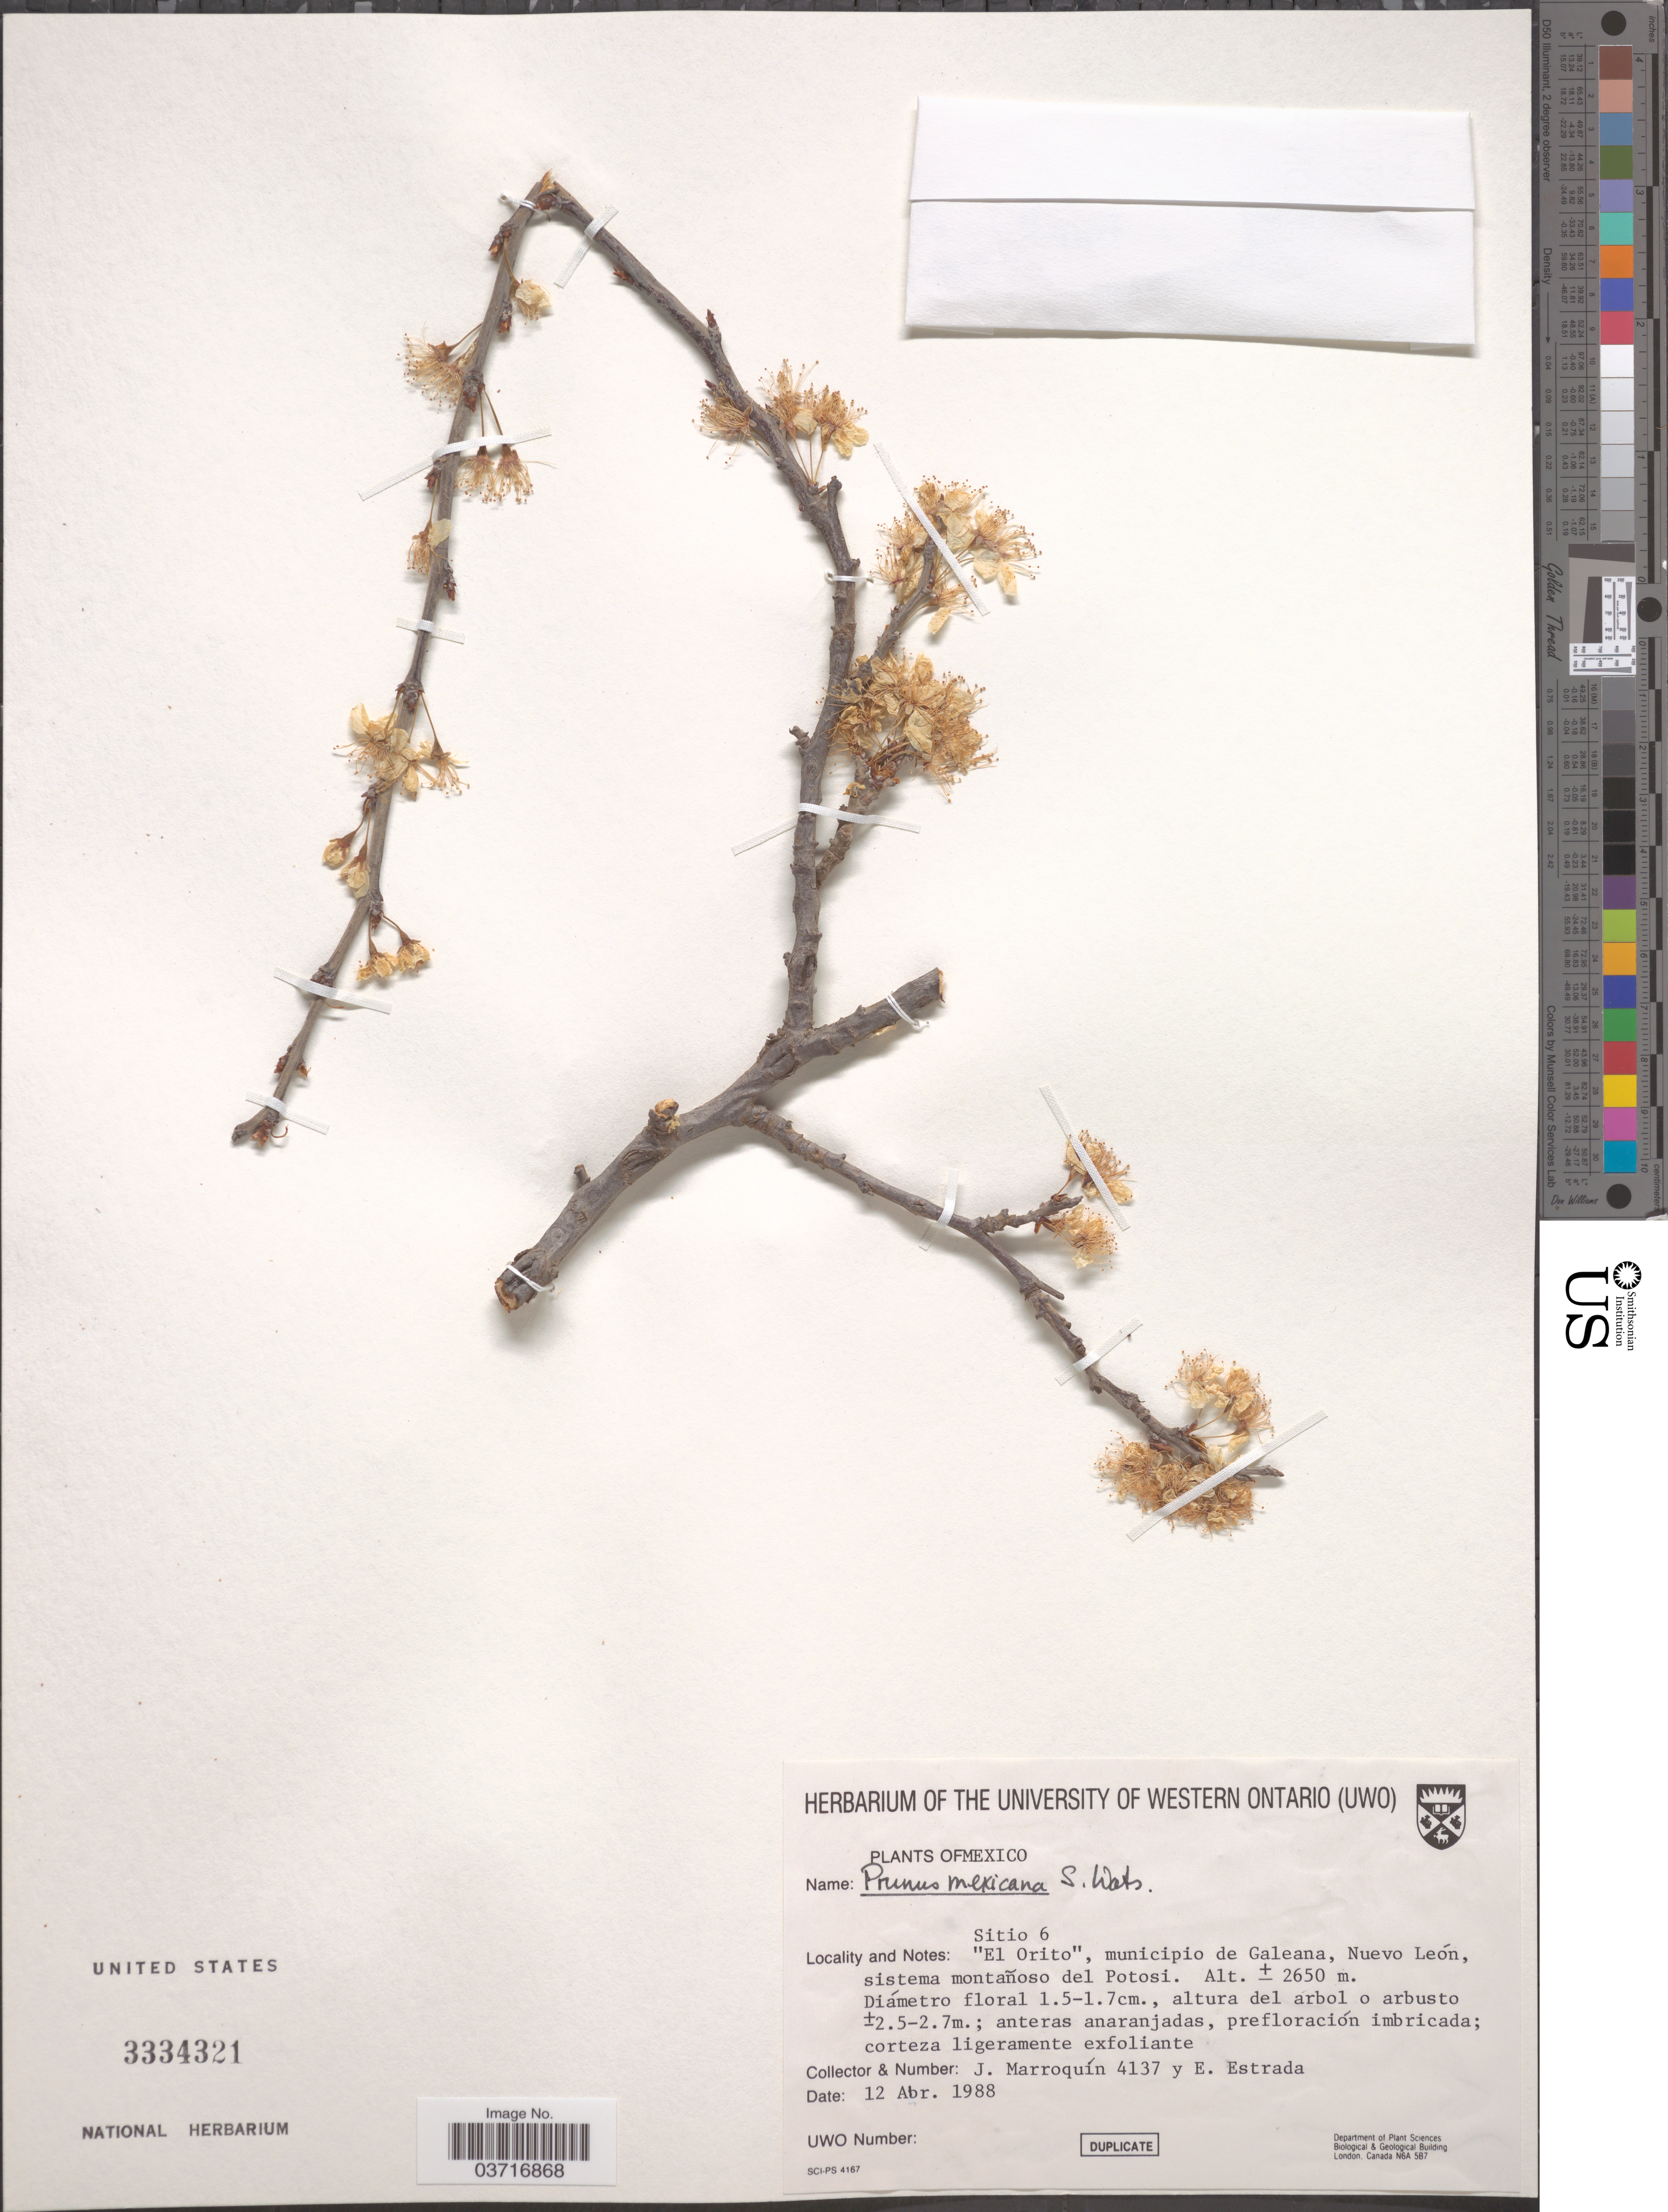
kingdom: Plantae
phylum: Tracheophyta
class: Magnoliopsida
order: Rosales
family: Rosaceae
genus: Prunus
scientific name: Prunus mexicana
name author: S. Watson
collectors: J. Marroquin & E. Estrada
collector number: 4137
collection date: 1988-04-12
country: Mexico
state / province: Nuevo León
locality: Sitio 6 [unsure placement] 'El Orito', municipio de Galeana, sistema montañoso del Potosi.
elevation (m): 2650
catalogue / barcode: US 3334321